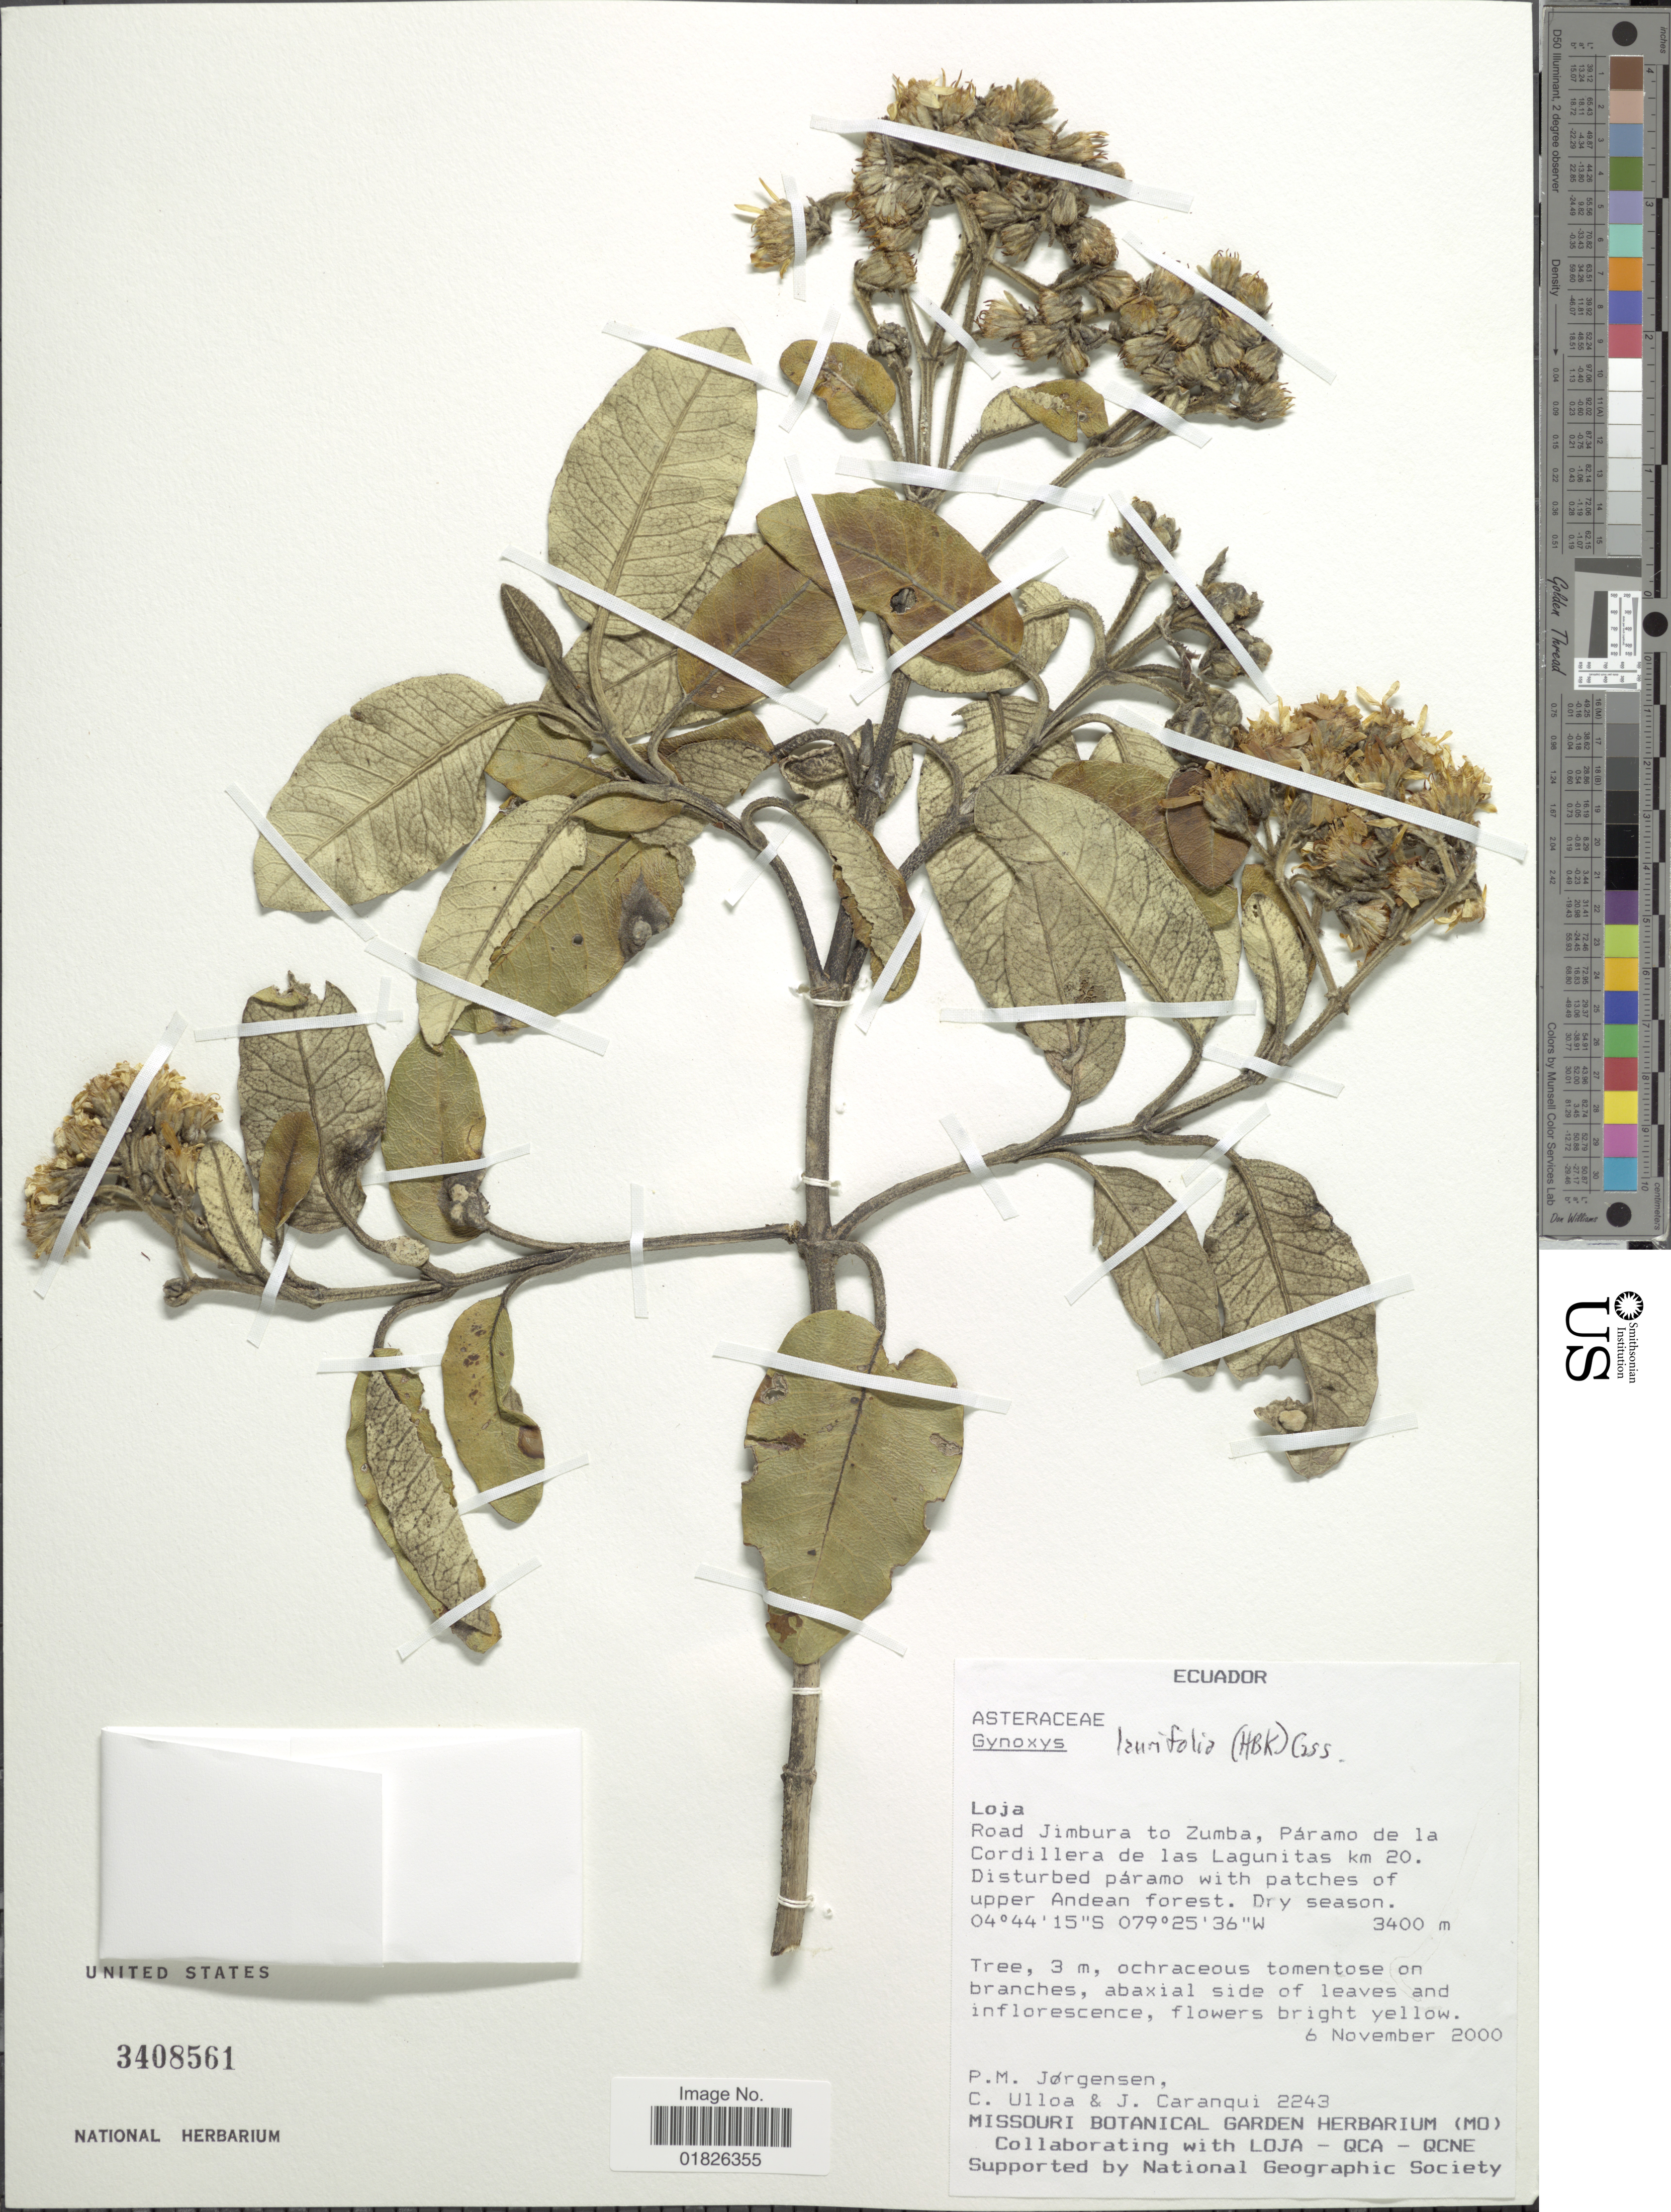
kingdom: Plantae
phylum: Tracheophyta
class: Magnoliopsida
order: Asterales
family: Asteraceae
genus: Gynoxys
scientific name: Gynoxys laurifolia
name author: (Kunth) Cass.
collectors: P. Jørgensen, C. Ulloa & J. Caranqui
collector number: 2243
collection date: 2000-11-06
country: Ecuador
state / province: Loja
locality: Road Jimbura to Zumba, Paramo de la Cordillera de las Lagunitas km. 20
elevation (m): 3400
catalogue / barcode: US 3408561